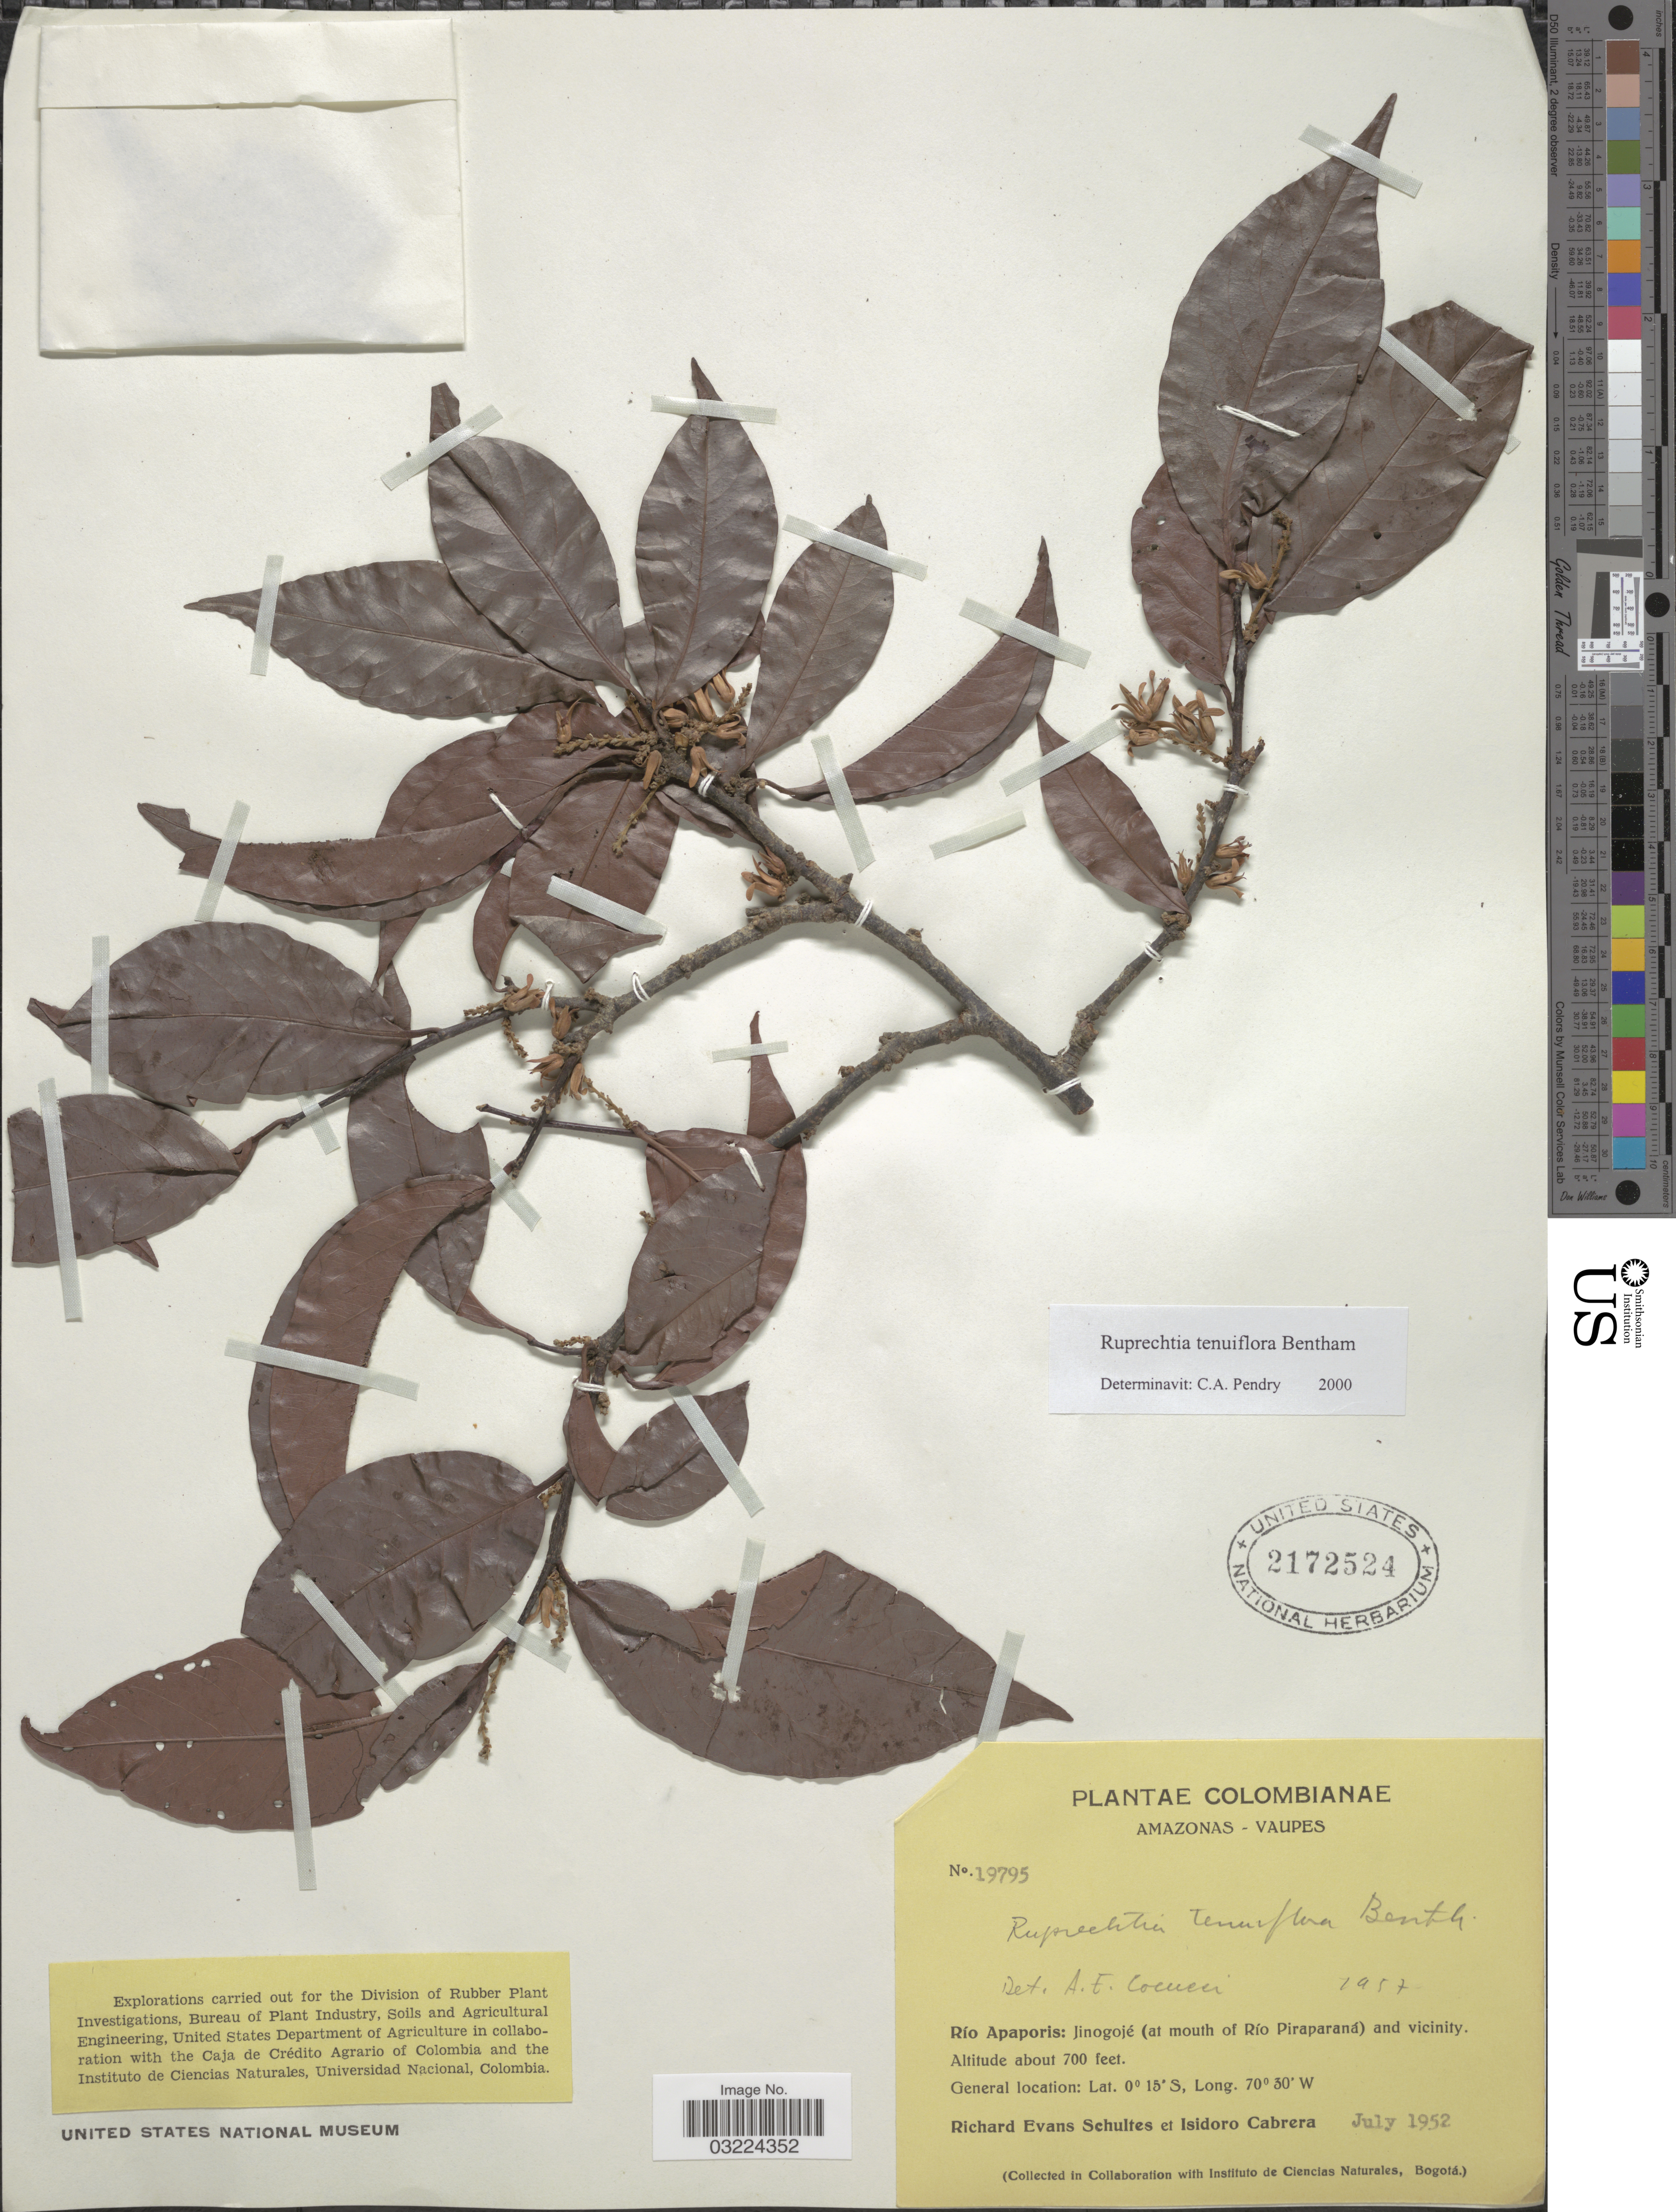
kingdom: Plantae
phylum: Tracheophyta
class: Magnoliopsida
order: Caryophyllales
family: Polygonaceae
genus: Ruprechtia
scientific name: Ruprechtia tenuiflora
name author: Benth.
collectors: R. E. Schultes & I. Cabrera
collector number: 19795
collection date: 1952-07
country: Colombia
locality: Amazonas-Vaupes. Río Apaporis: Jinogojé (at mouth of Río Piraparaná) and vicinity.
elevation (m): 213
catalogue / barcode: US 2172524